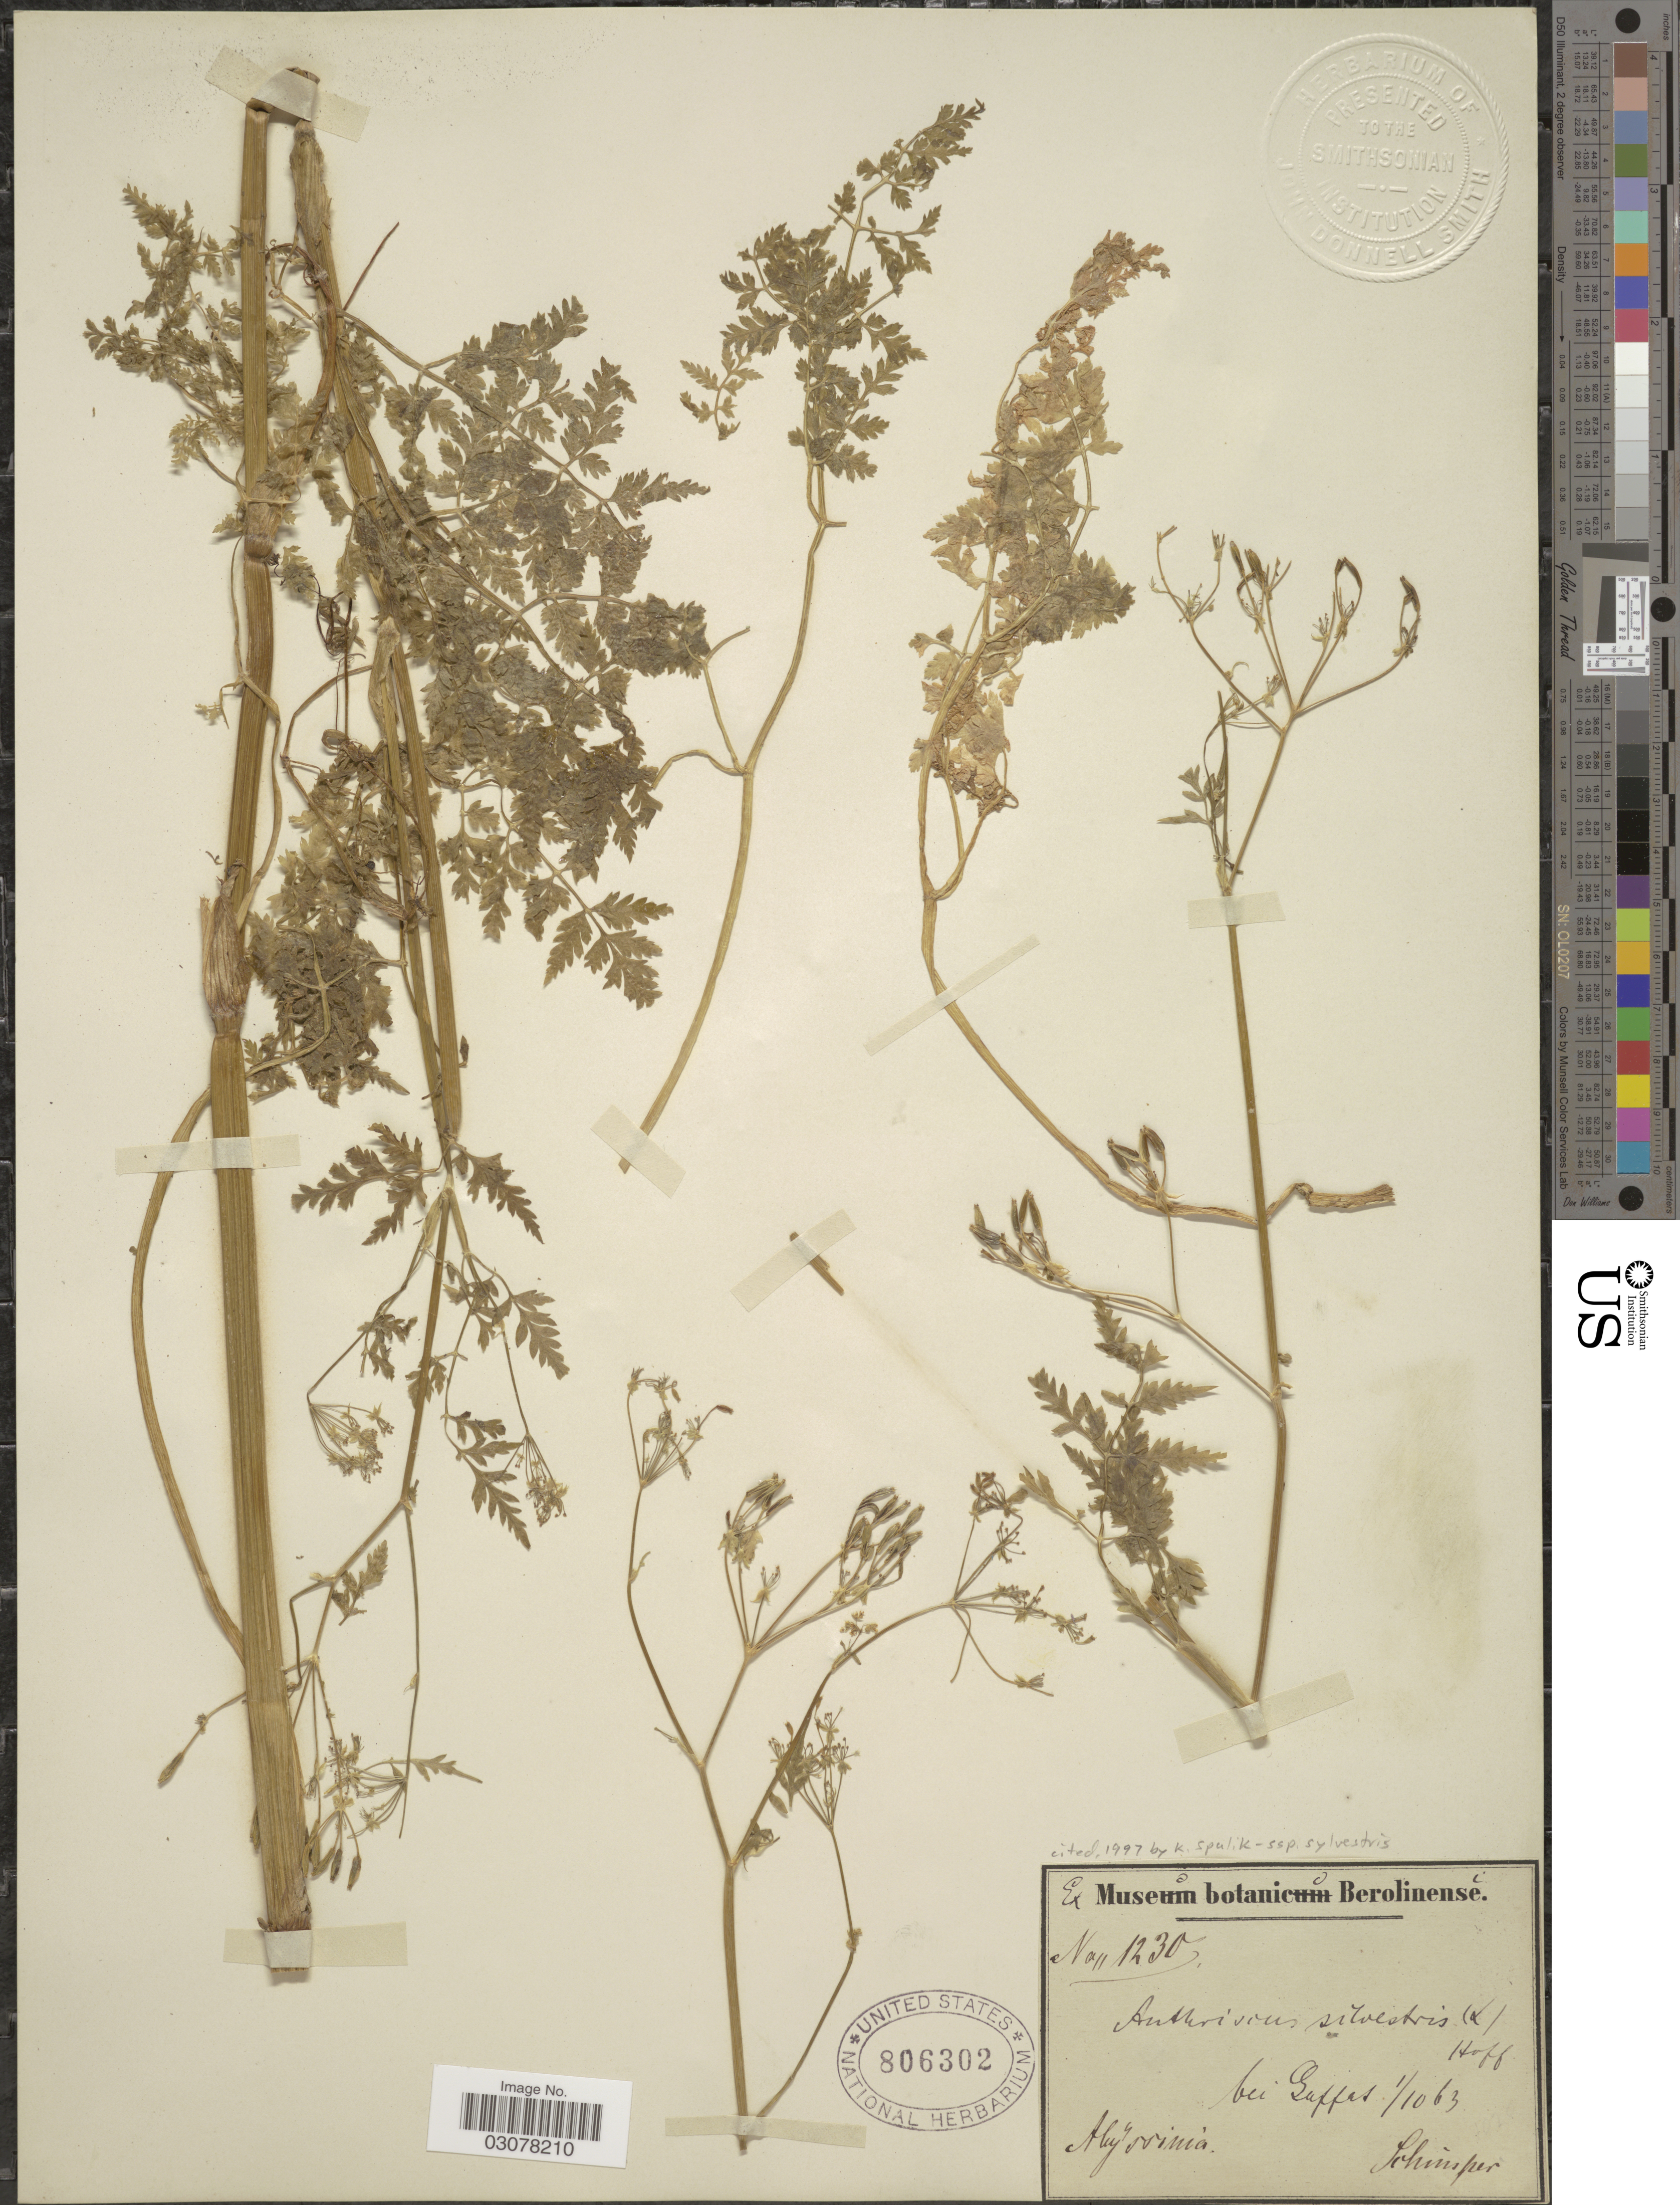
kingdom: Plantae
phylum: Tracheophyta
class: Magnoliopsida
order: Apiales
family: Apiaceae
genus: Anthriscus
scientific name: Anthriscus sylvestris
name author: (L.) Hoffm.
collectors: -. Schimper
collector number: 1230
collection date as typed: Transcribed d/m/y: 1/10/63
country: Eritrea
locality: Bei Gaffas [interpreted]. Abÿssinia.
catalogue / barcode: US 806302